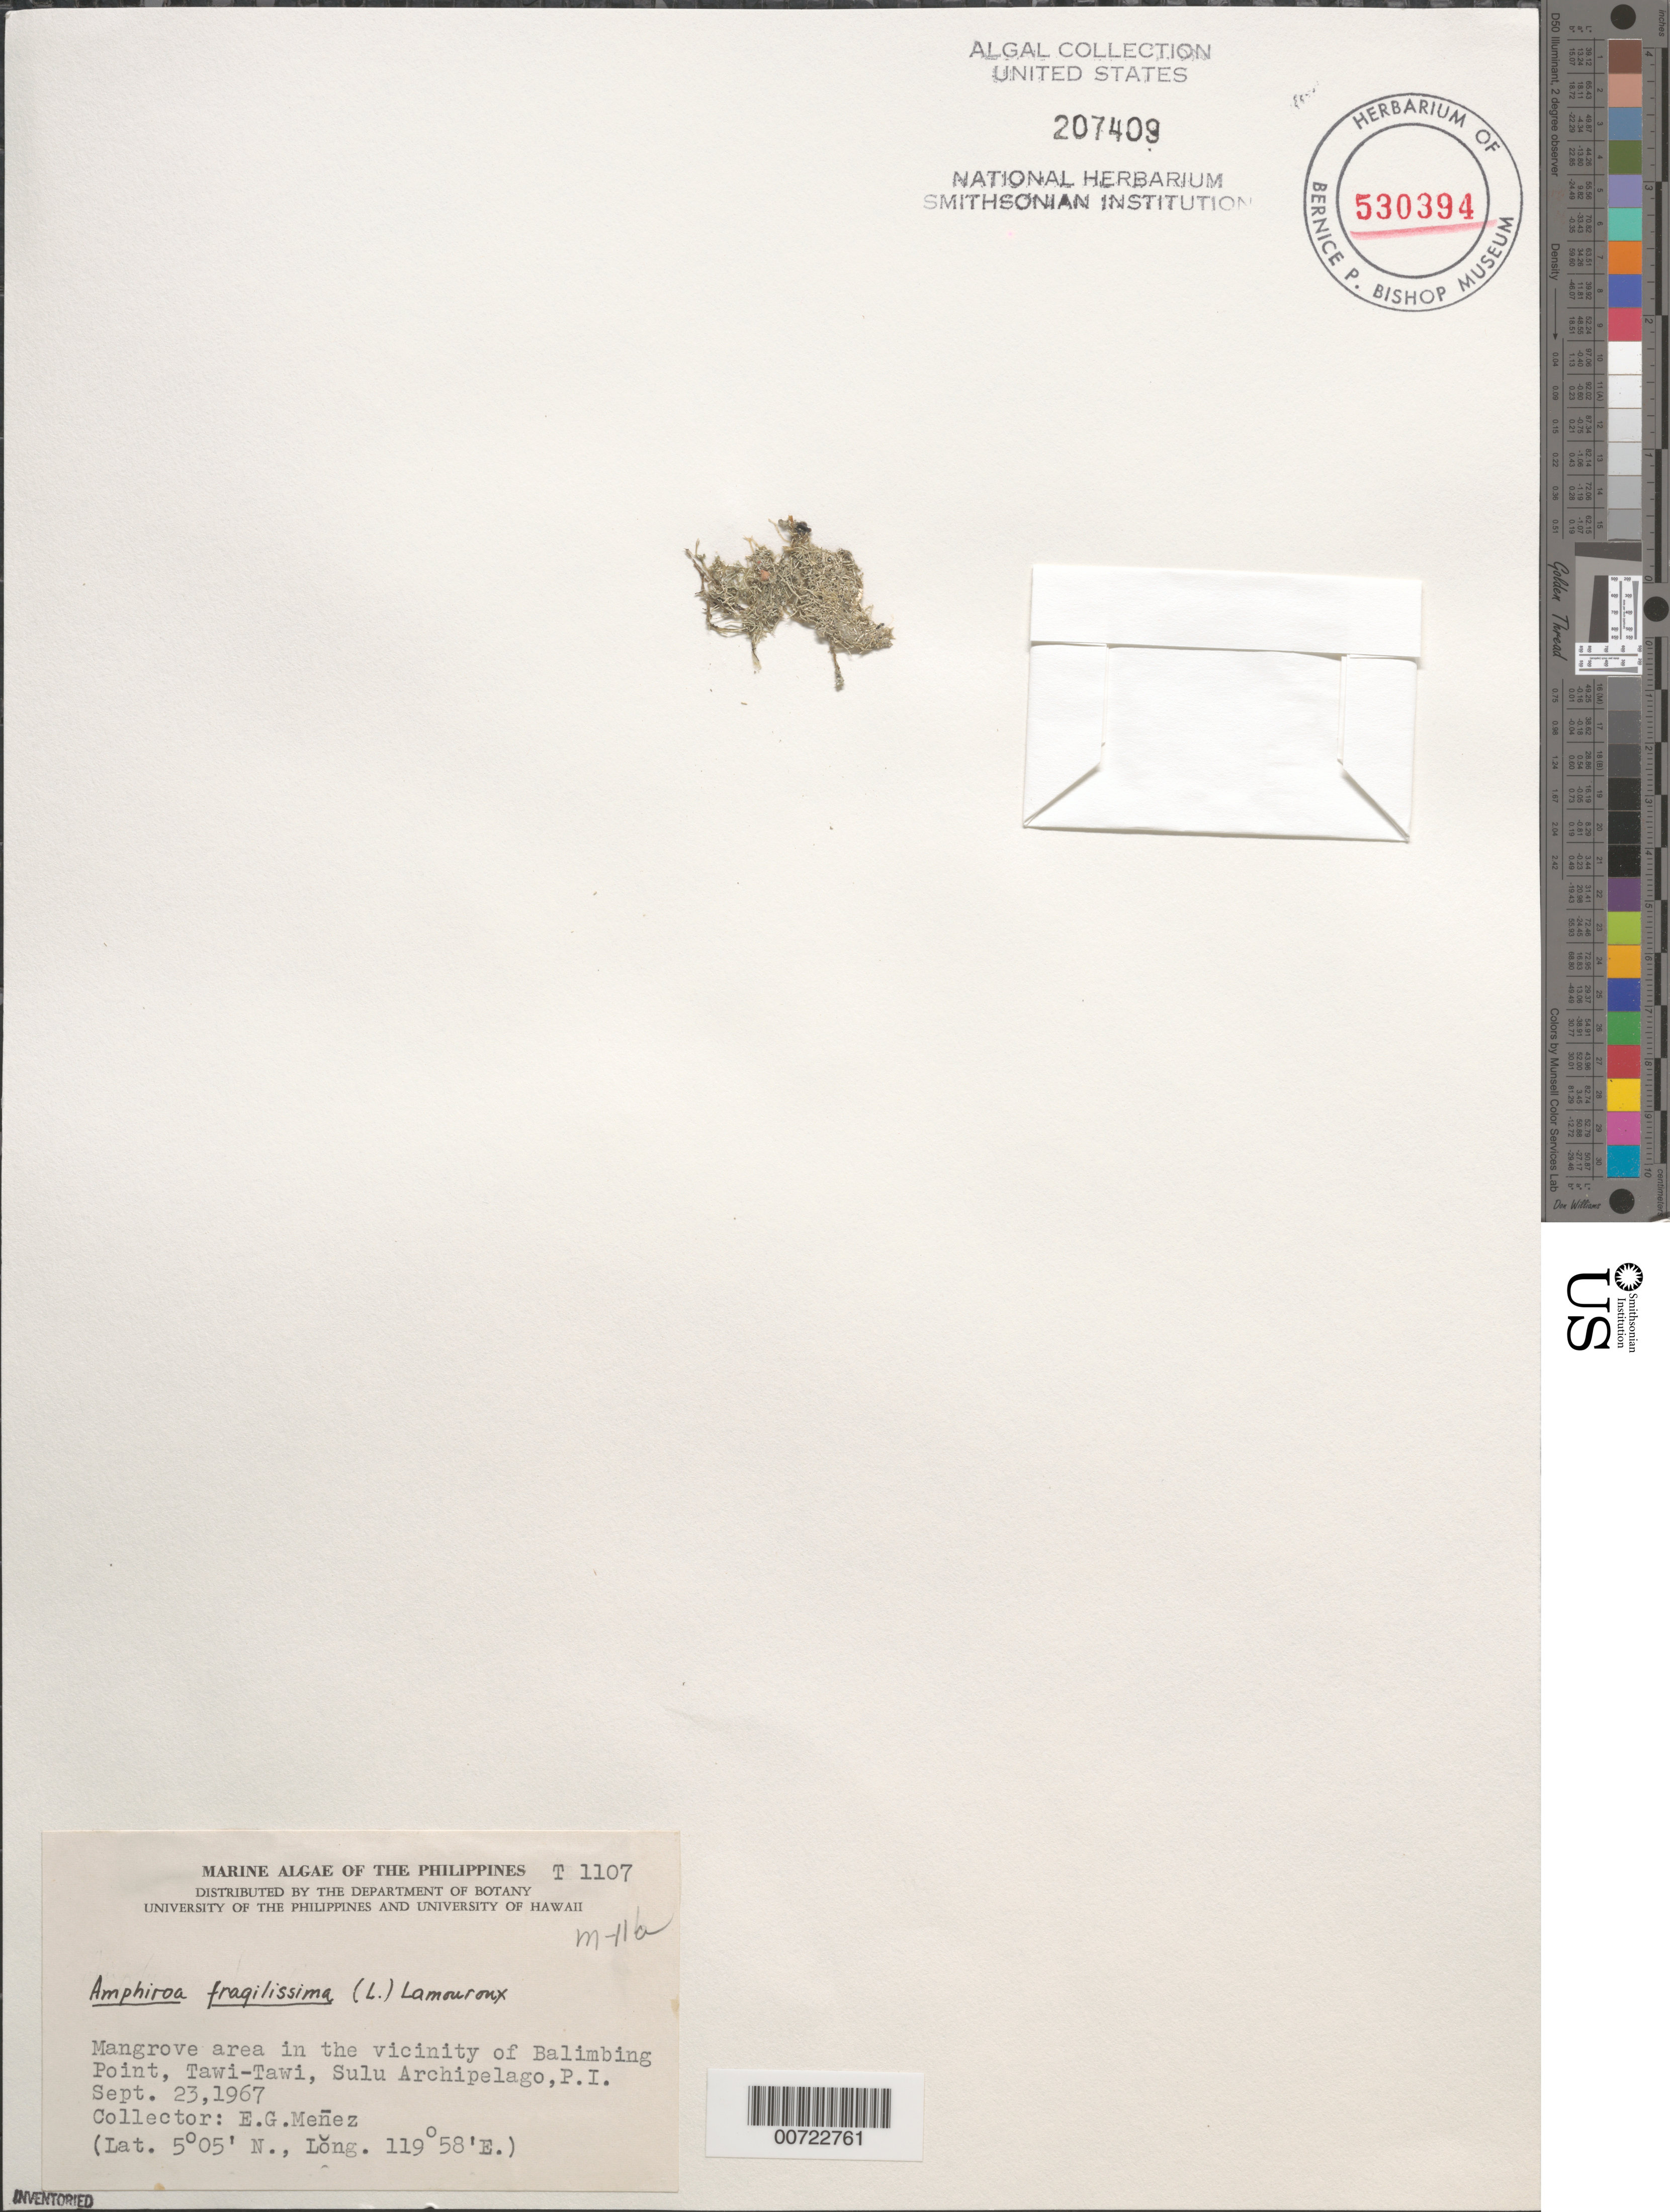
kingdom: Plantae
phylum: Rhodophyta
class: Florideophyceae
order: Corallinales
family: Lithophyllaceae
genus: Amphiroa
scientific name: Amphiroa fragilissima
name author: (L.) J.V.Lamouroux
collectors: Meñez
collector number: T1107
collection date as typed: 23 Sep 1967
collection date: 1967-09-23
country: Philippines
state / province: Muslim Mindanao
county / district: Tawi Tawi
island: Tawitawi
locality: Balimbing Point area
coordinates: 5 05' N, 119 58' E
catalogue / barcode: US 207409